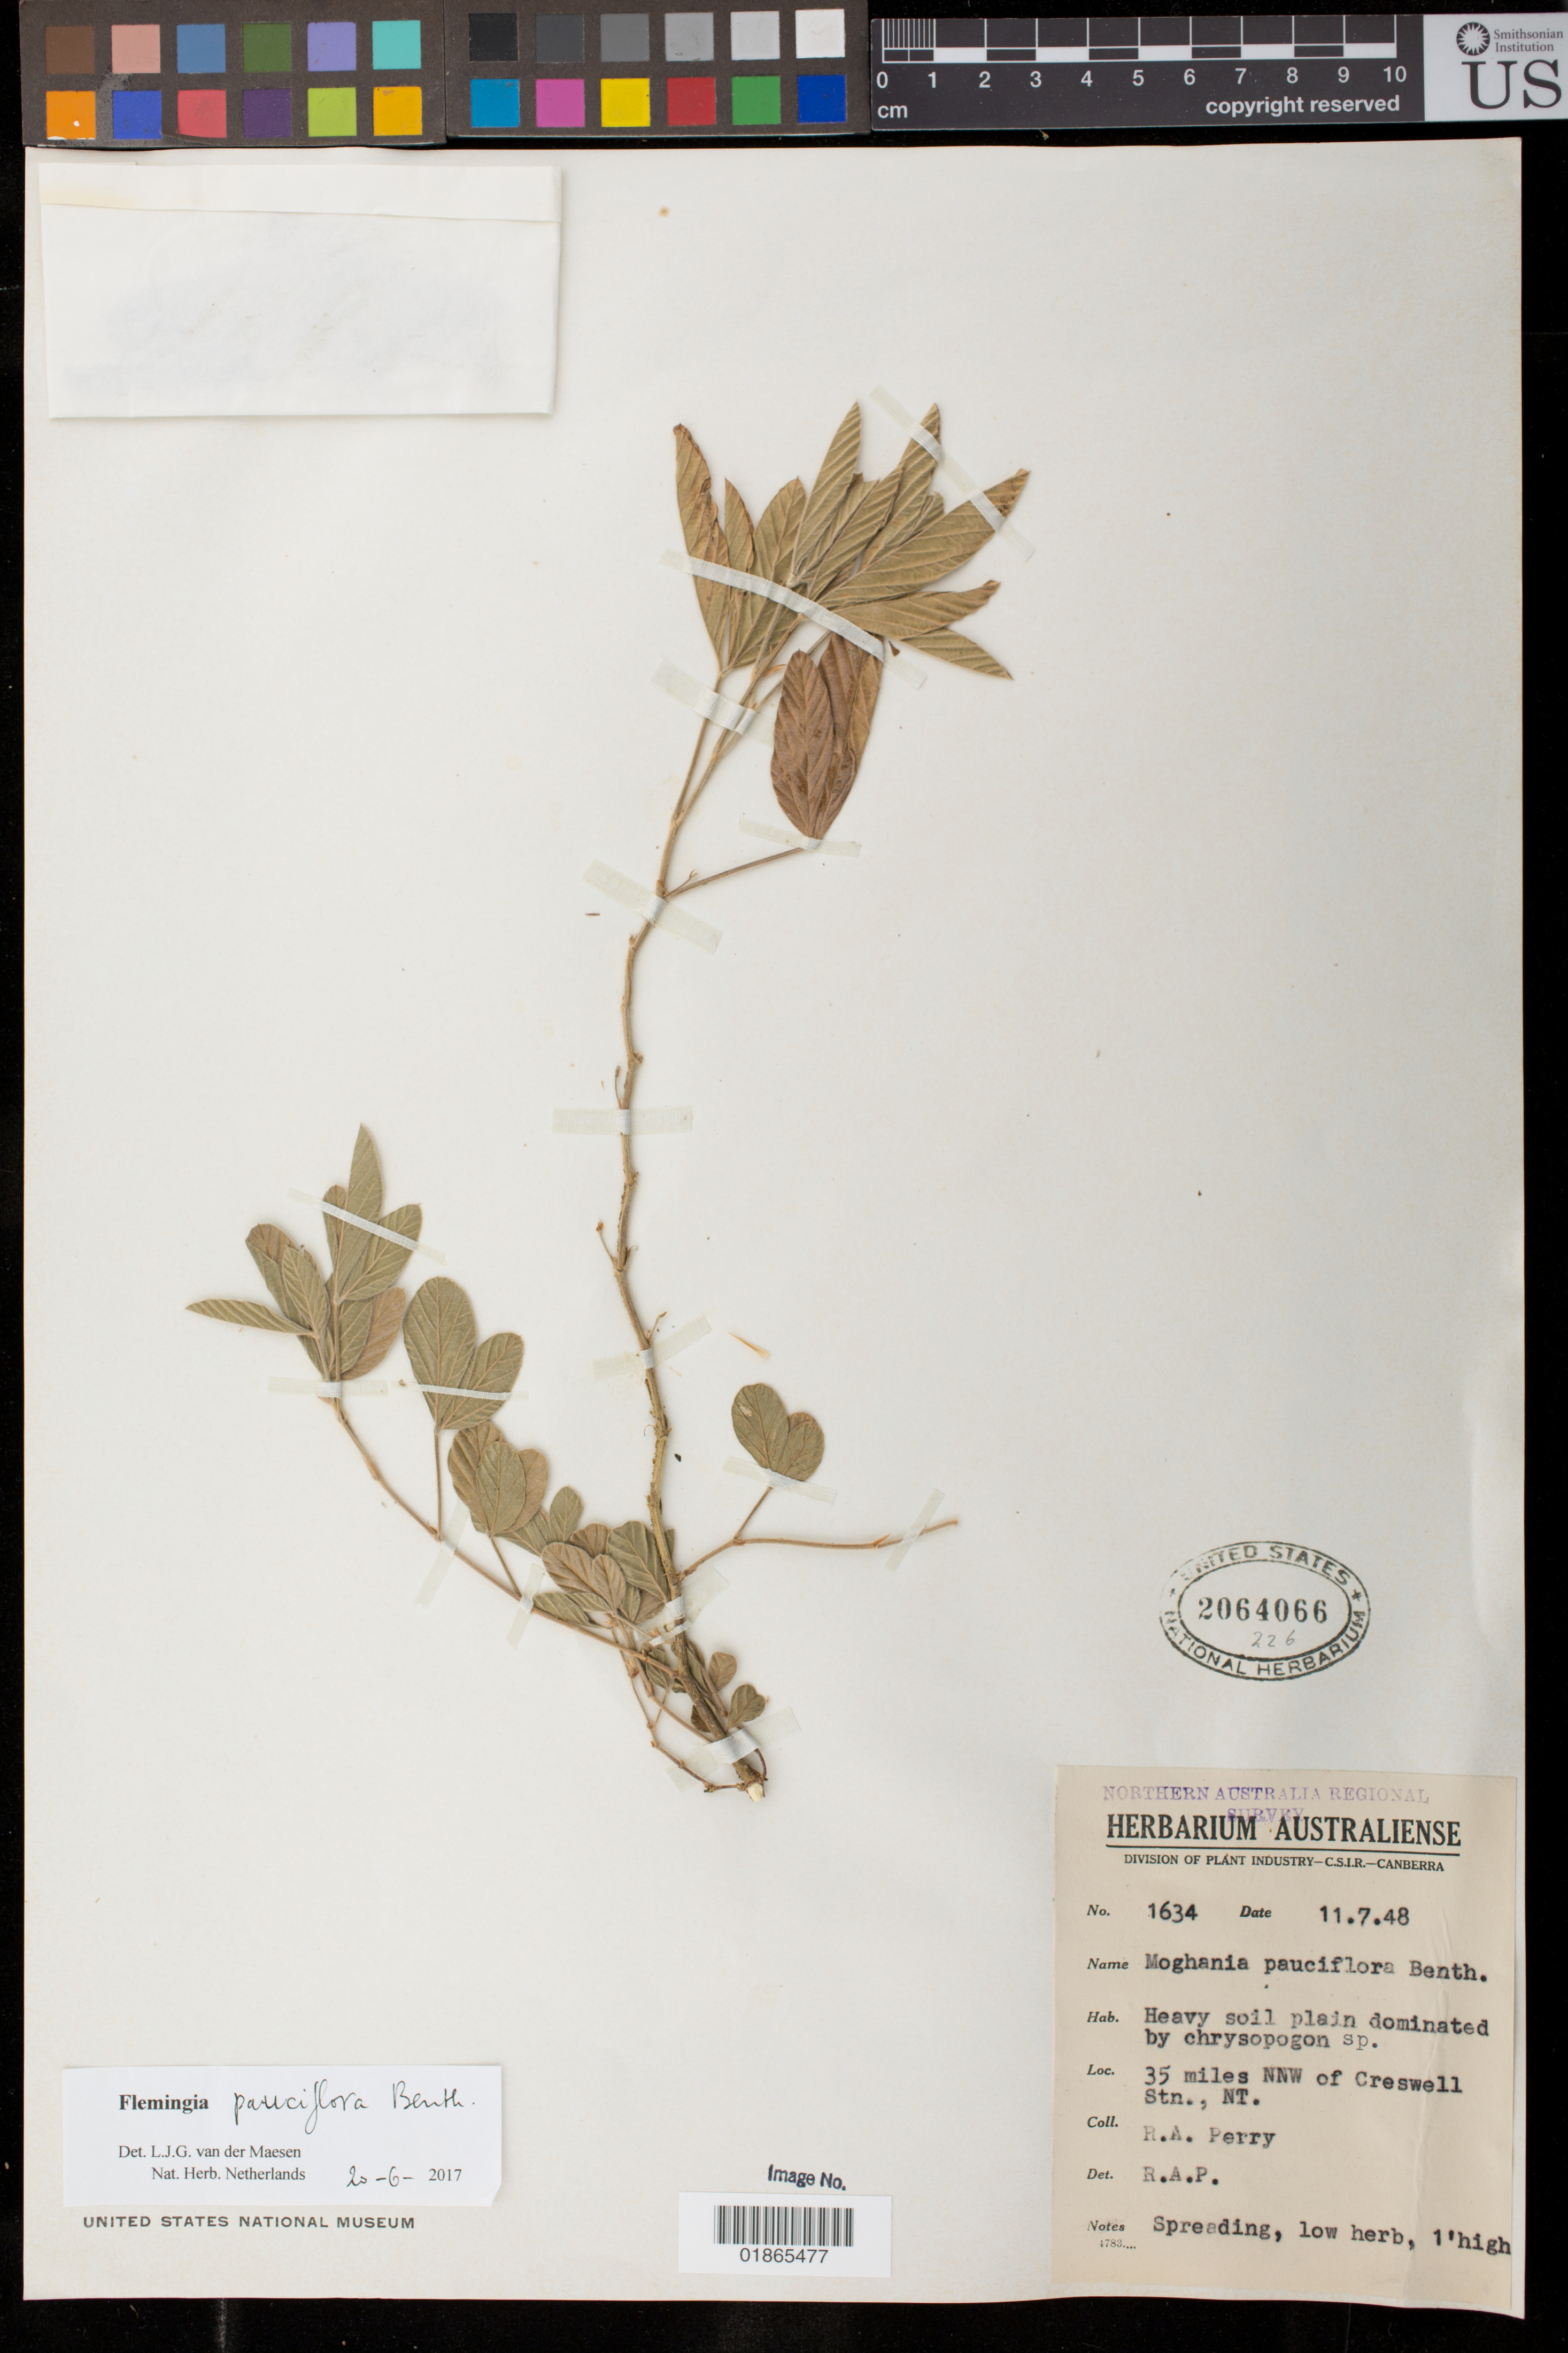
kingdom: Plantae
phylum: Tracheophyta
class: Magnoliopsida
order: Fabales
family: Fabaceae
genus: Flemingia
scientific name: Flemingia pauciflora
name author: Benth.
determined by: van der Maesen, L.J.G.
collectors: Perry, R. A.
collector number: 1634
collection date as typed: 11.7.48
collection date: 1948-07-11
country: Australia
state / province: Northern Territory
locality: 35 miles N.N.W. of Creswell Station, N.T.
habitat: Heavy soil plain dominated by Chrysopogon sp.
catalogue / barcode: US 2064066